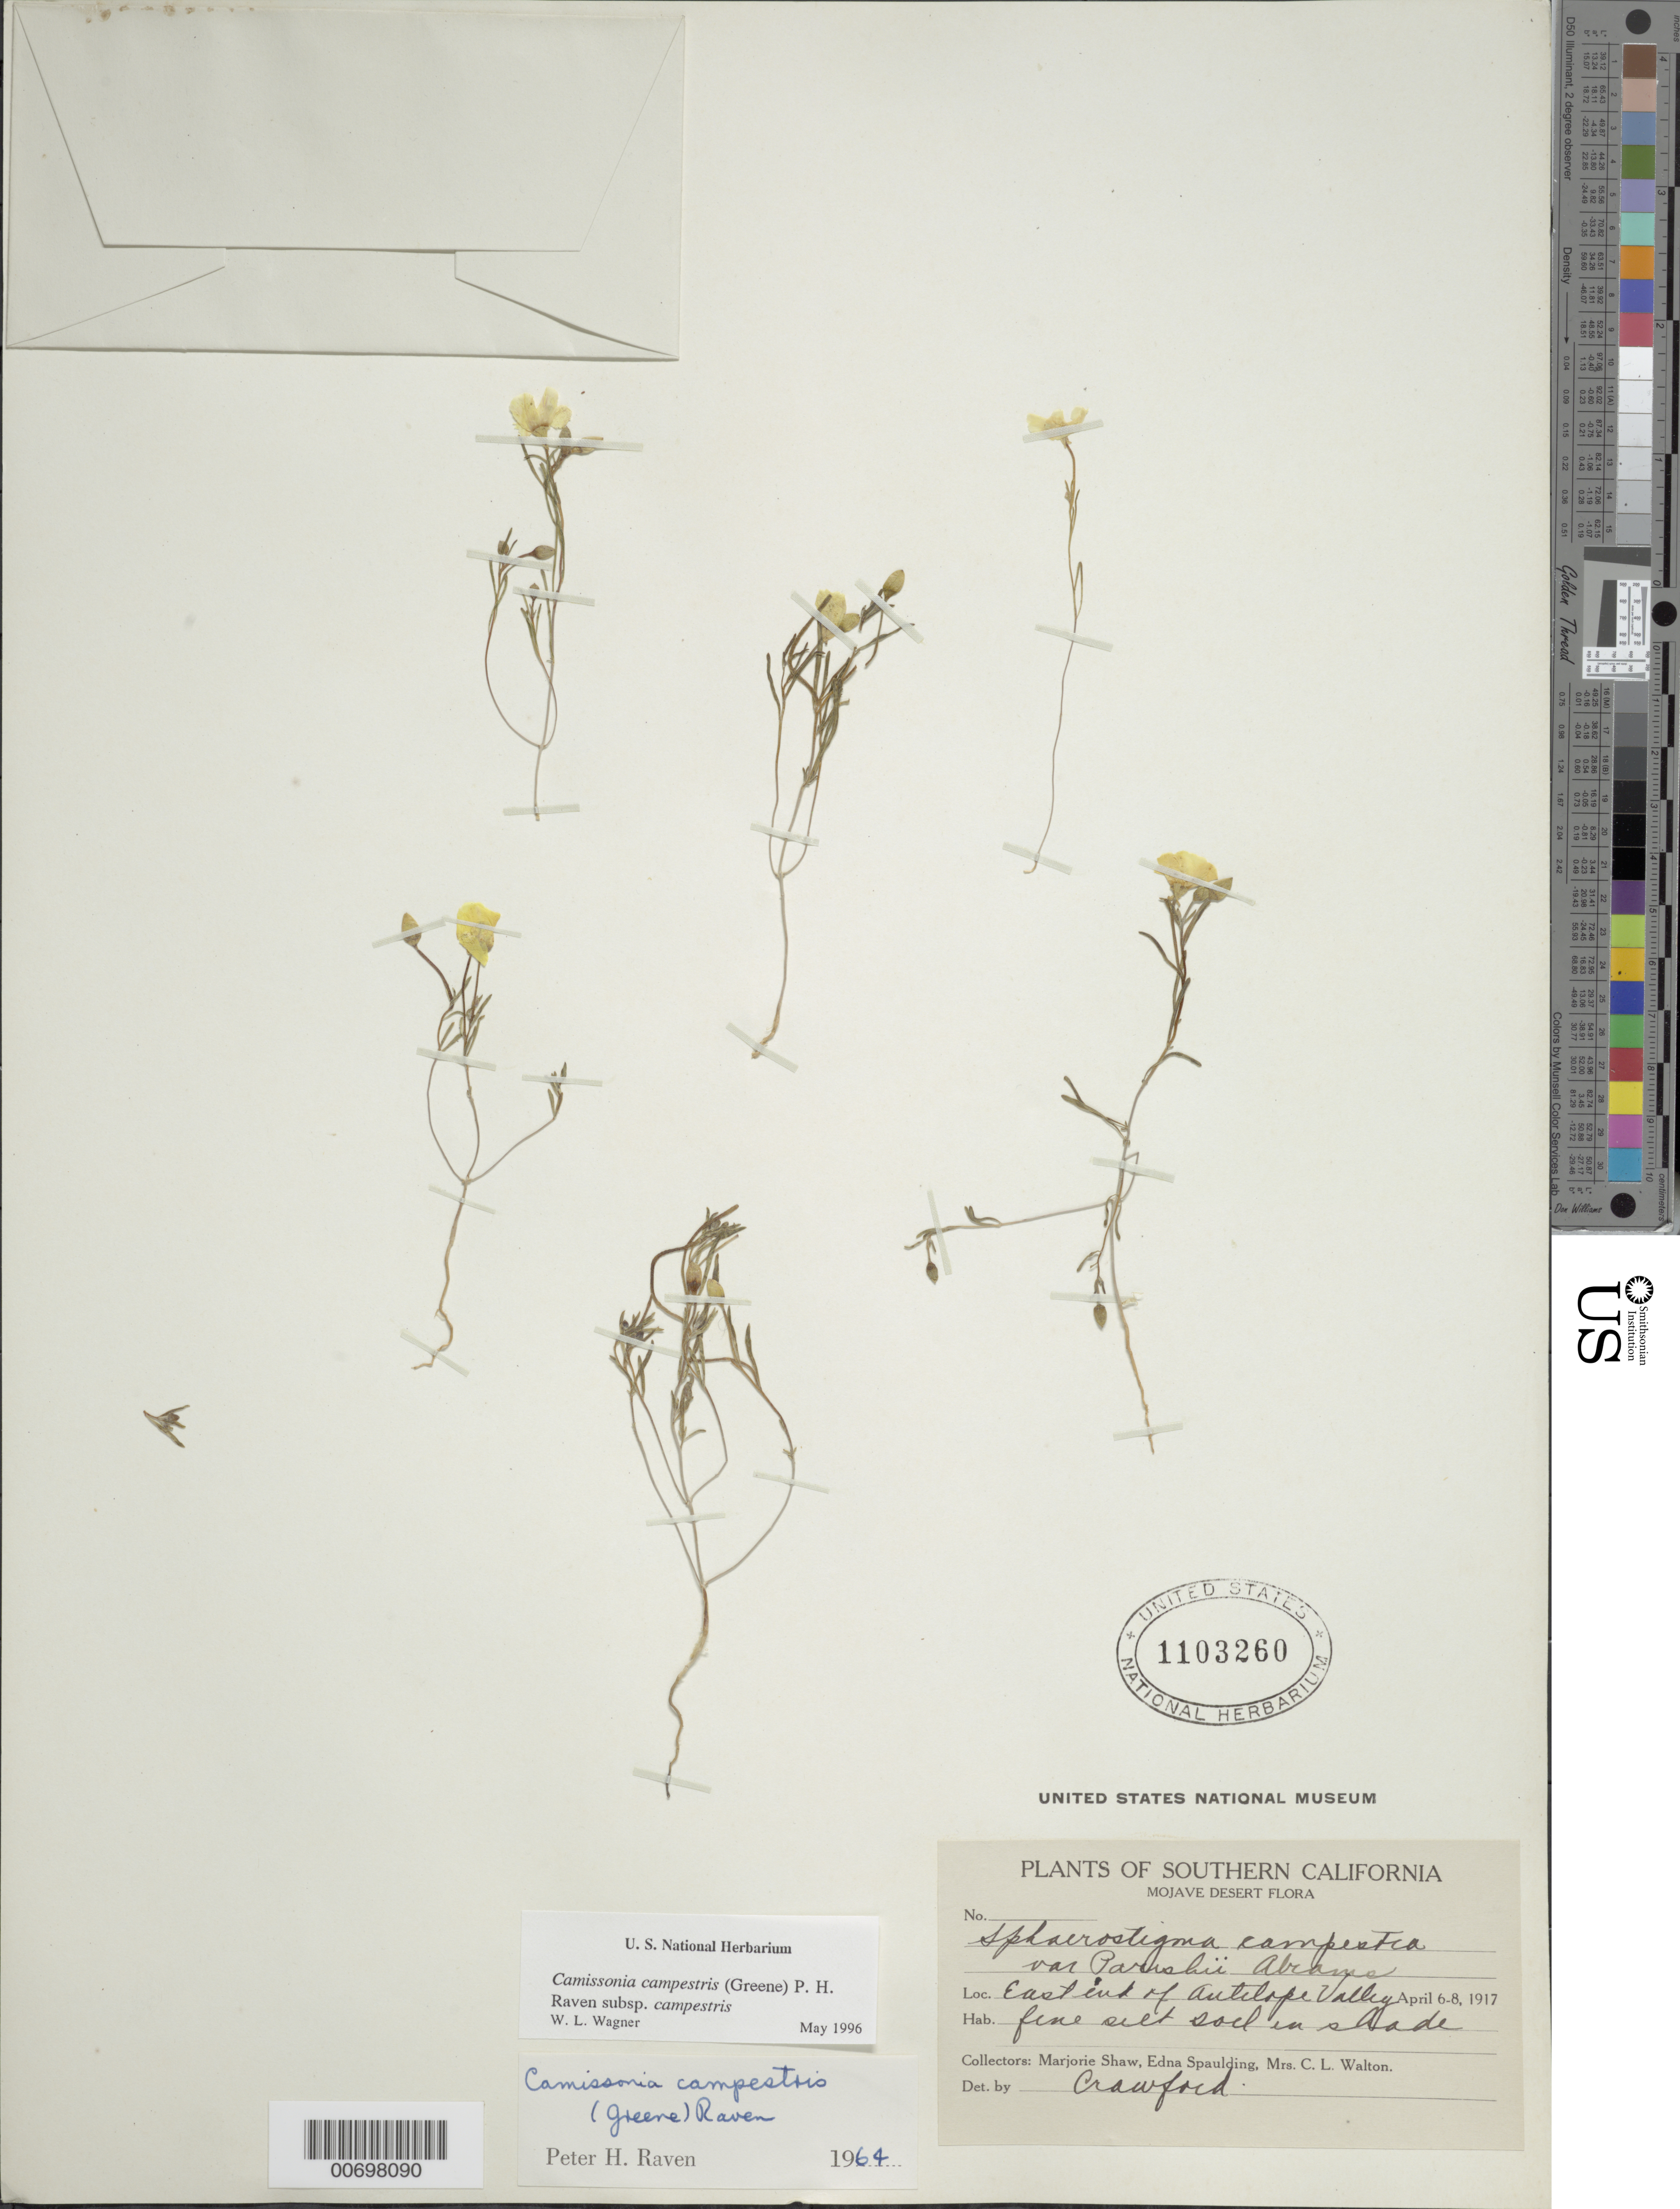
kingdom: Plantae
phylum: Tracheophyta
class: Magnoliopsida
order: Myrtales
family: Onagraceae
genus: Camissonia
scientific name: Camissonia campestris subsp. campestris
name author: (Greene) P.H. Raven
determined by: Wagner, W. L., (BOT), Smithsonian Institution - National Museum of Natural History (UNITED STATES)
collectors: M. Shaw, E. Spaulding & C. Walton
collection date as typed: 06 Apr 1917 to 08 Apr 1917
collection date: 1917-04-06/1917-04-08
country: United States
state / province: California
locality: East end of Antelope Valley.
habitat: Fine silt soil in shade.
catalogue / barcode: US 1103260